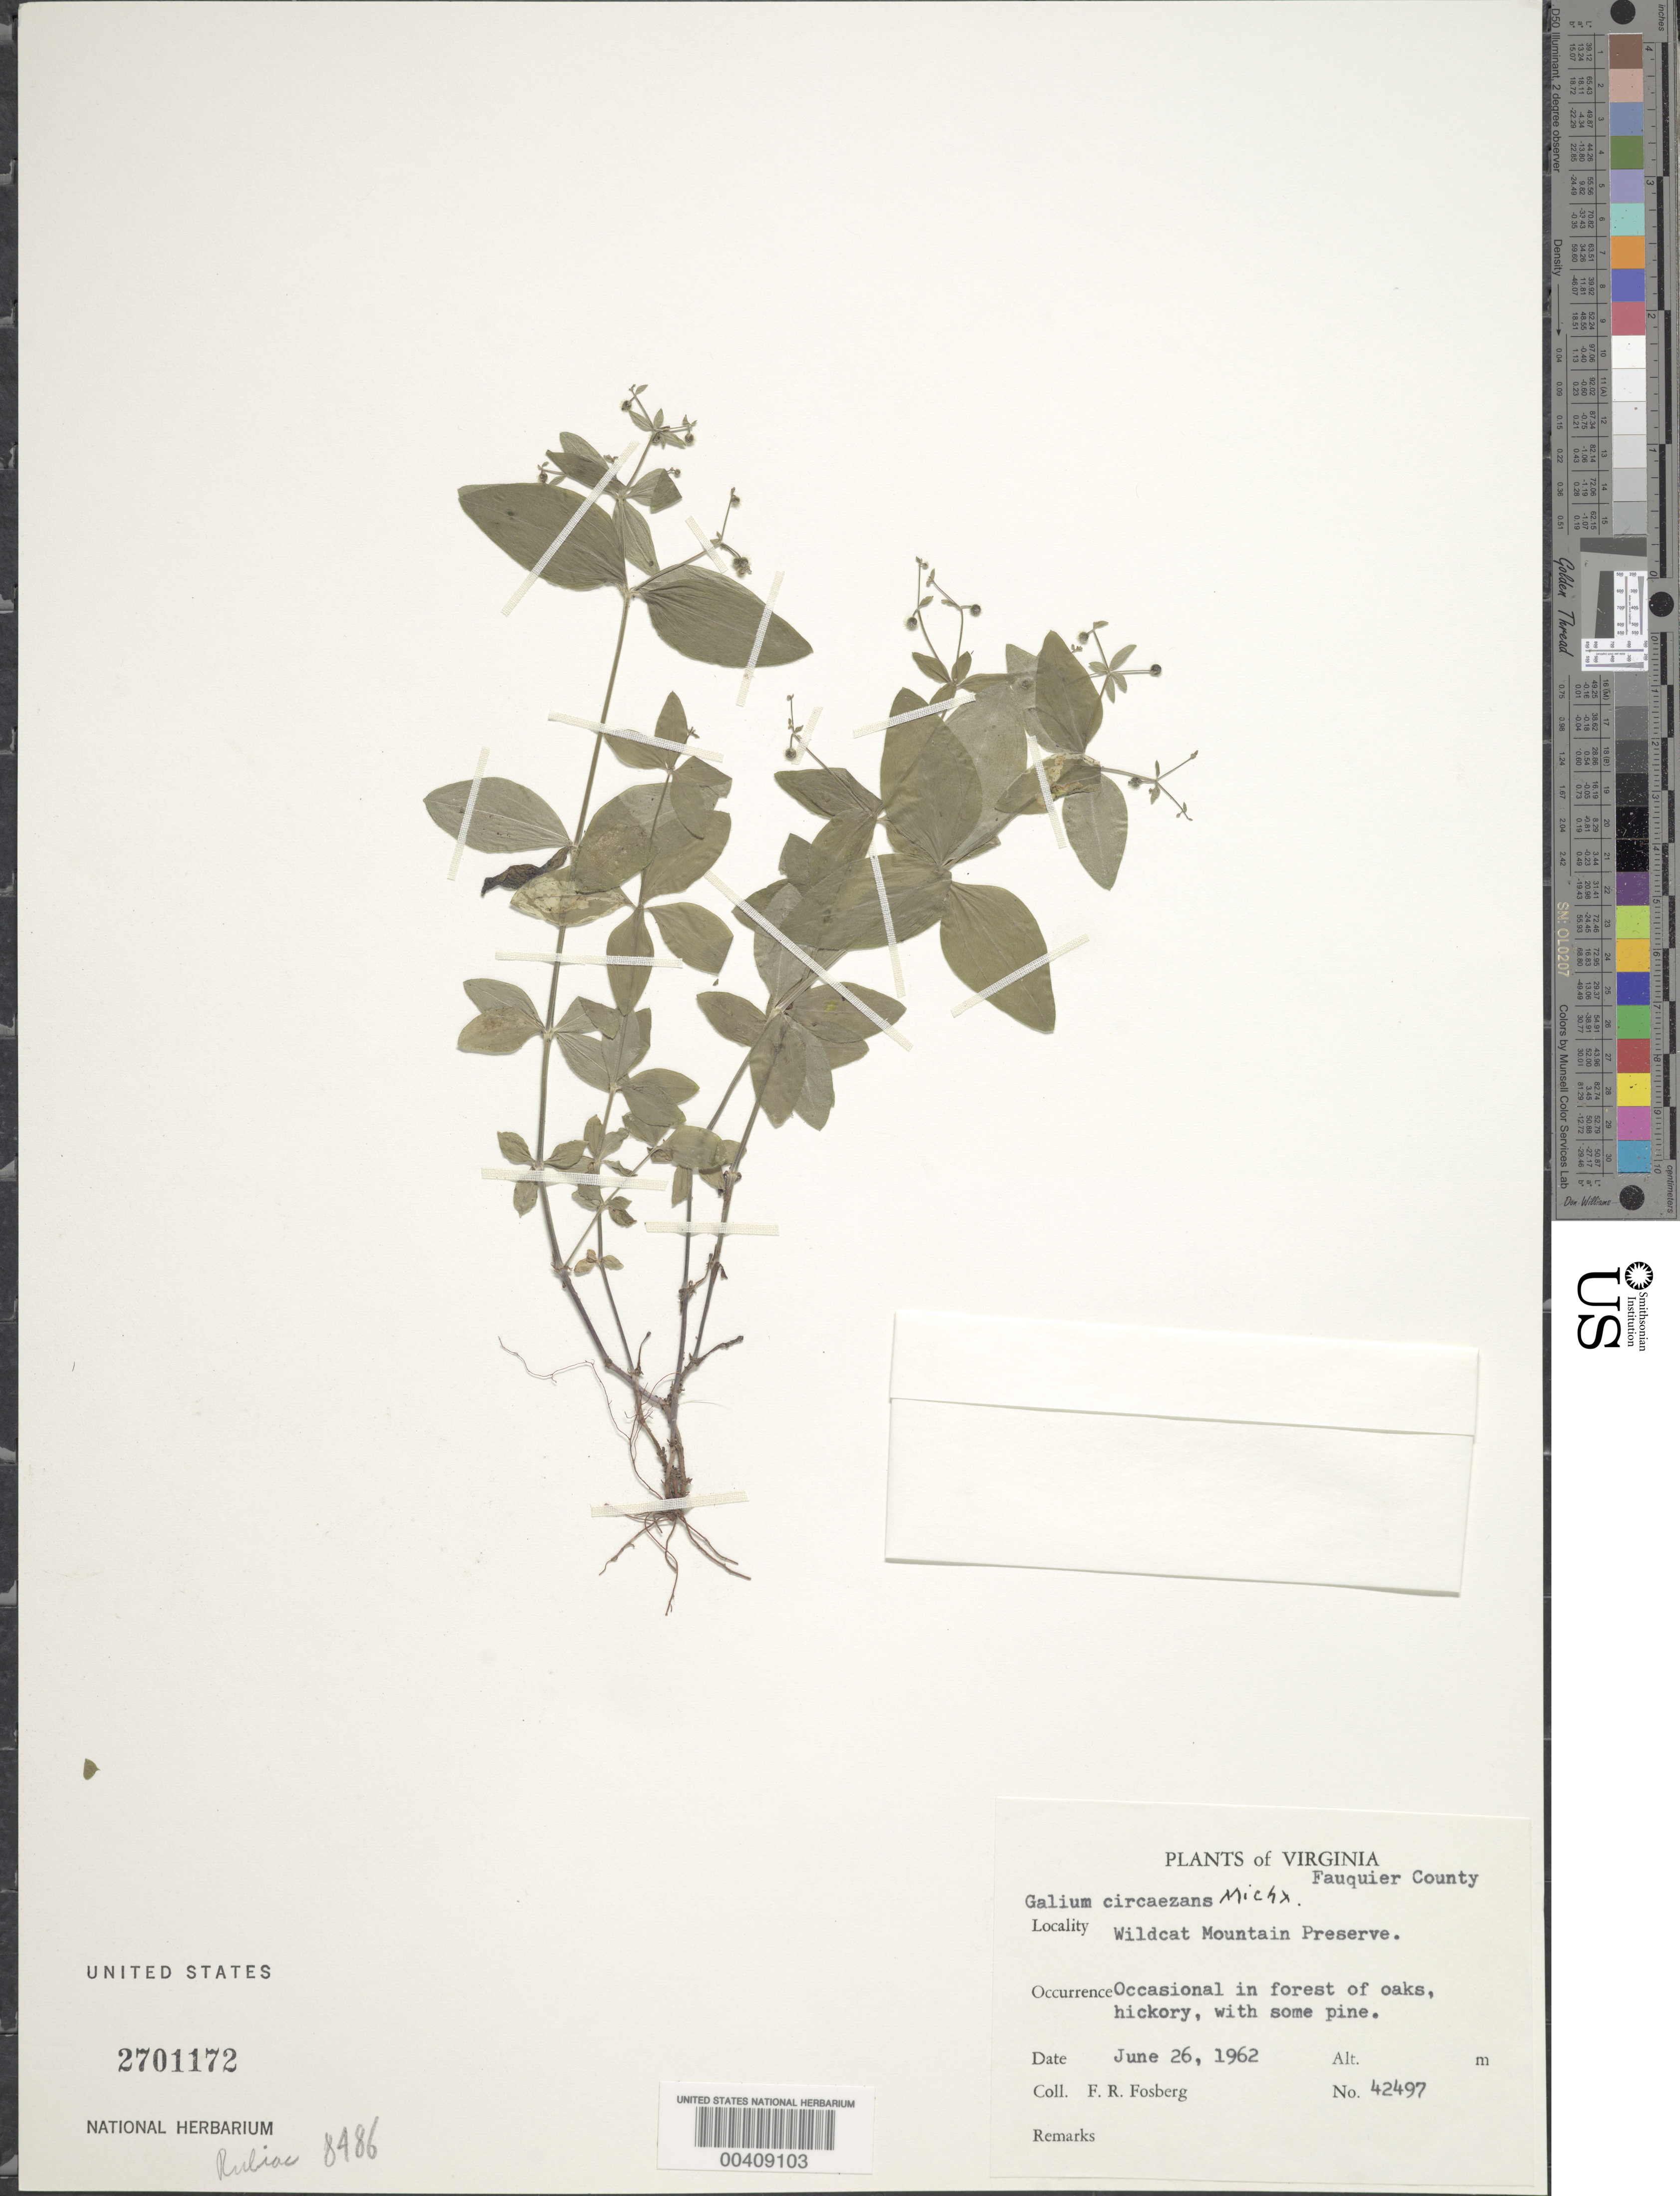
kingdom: Plantae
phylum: Tracheophyta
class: Magnoliopsida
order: Gentianales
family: Rubiaceae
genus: Galium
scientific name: Galium circaezans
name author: Michx.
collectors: F. R. Fosberg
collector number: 42497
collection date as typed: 26 Jun 1962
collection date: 1962-06-26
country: United States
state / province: Virginia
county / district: Fauquier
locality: Wildcat Mt. Preserve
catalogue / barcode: US 2701172